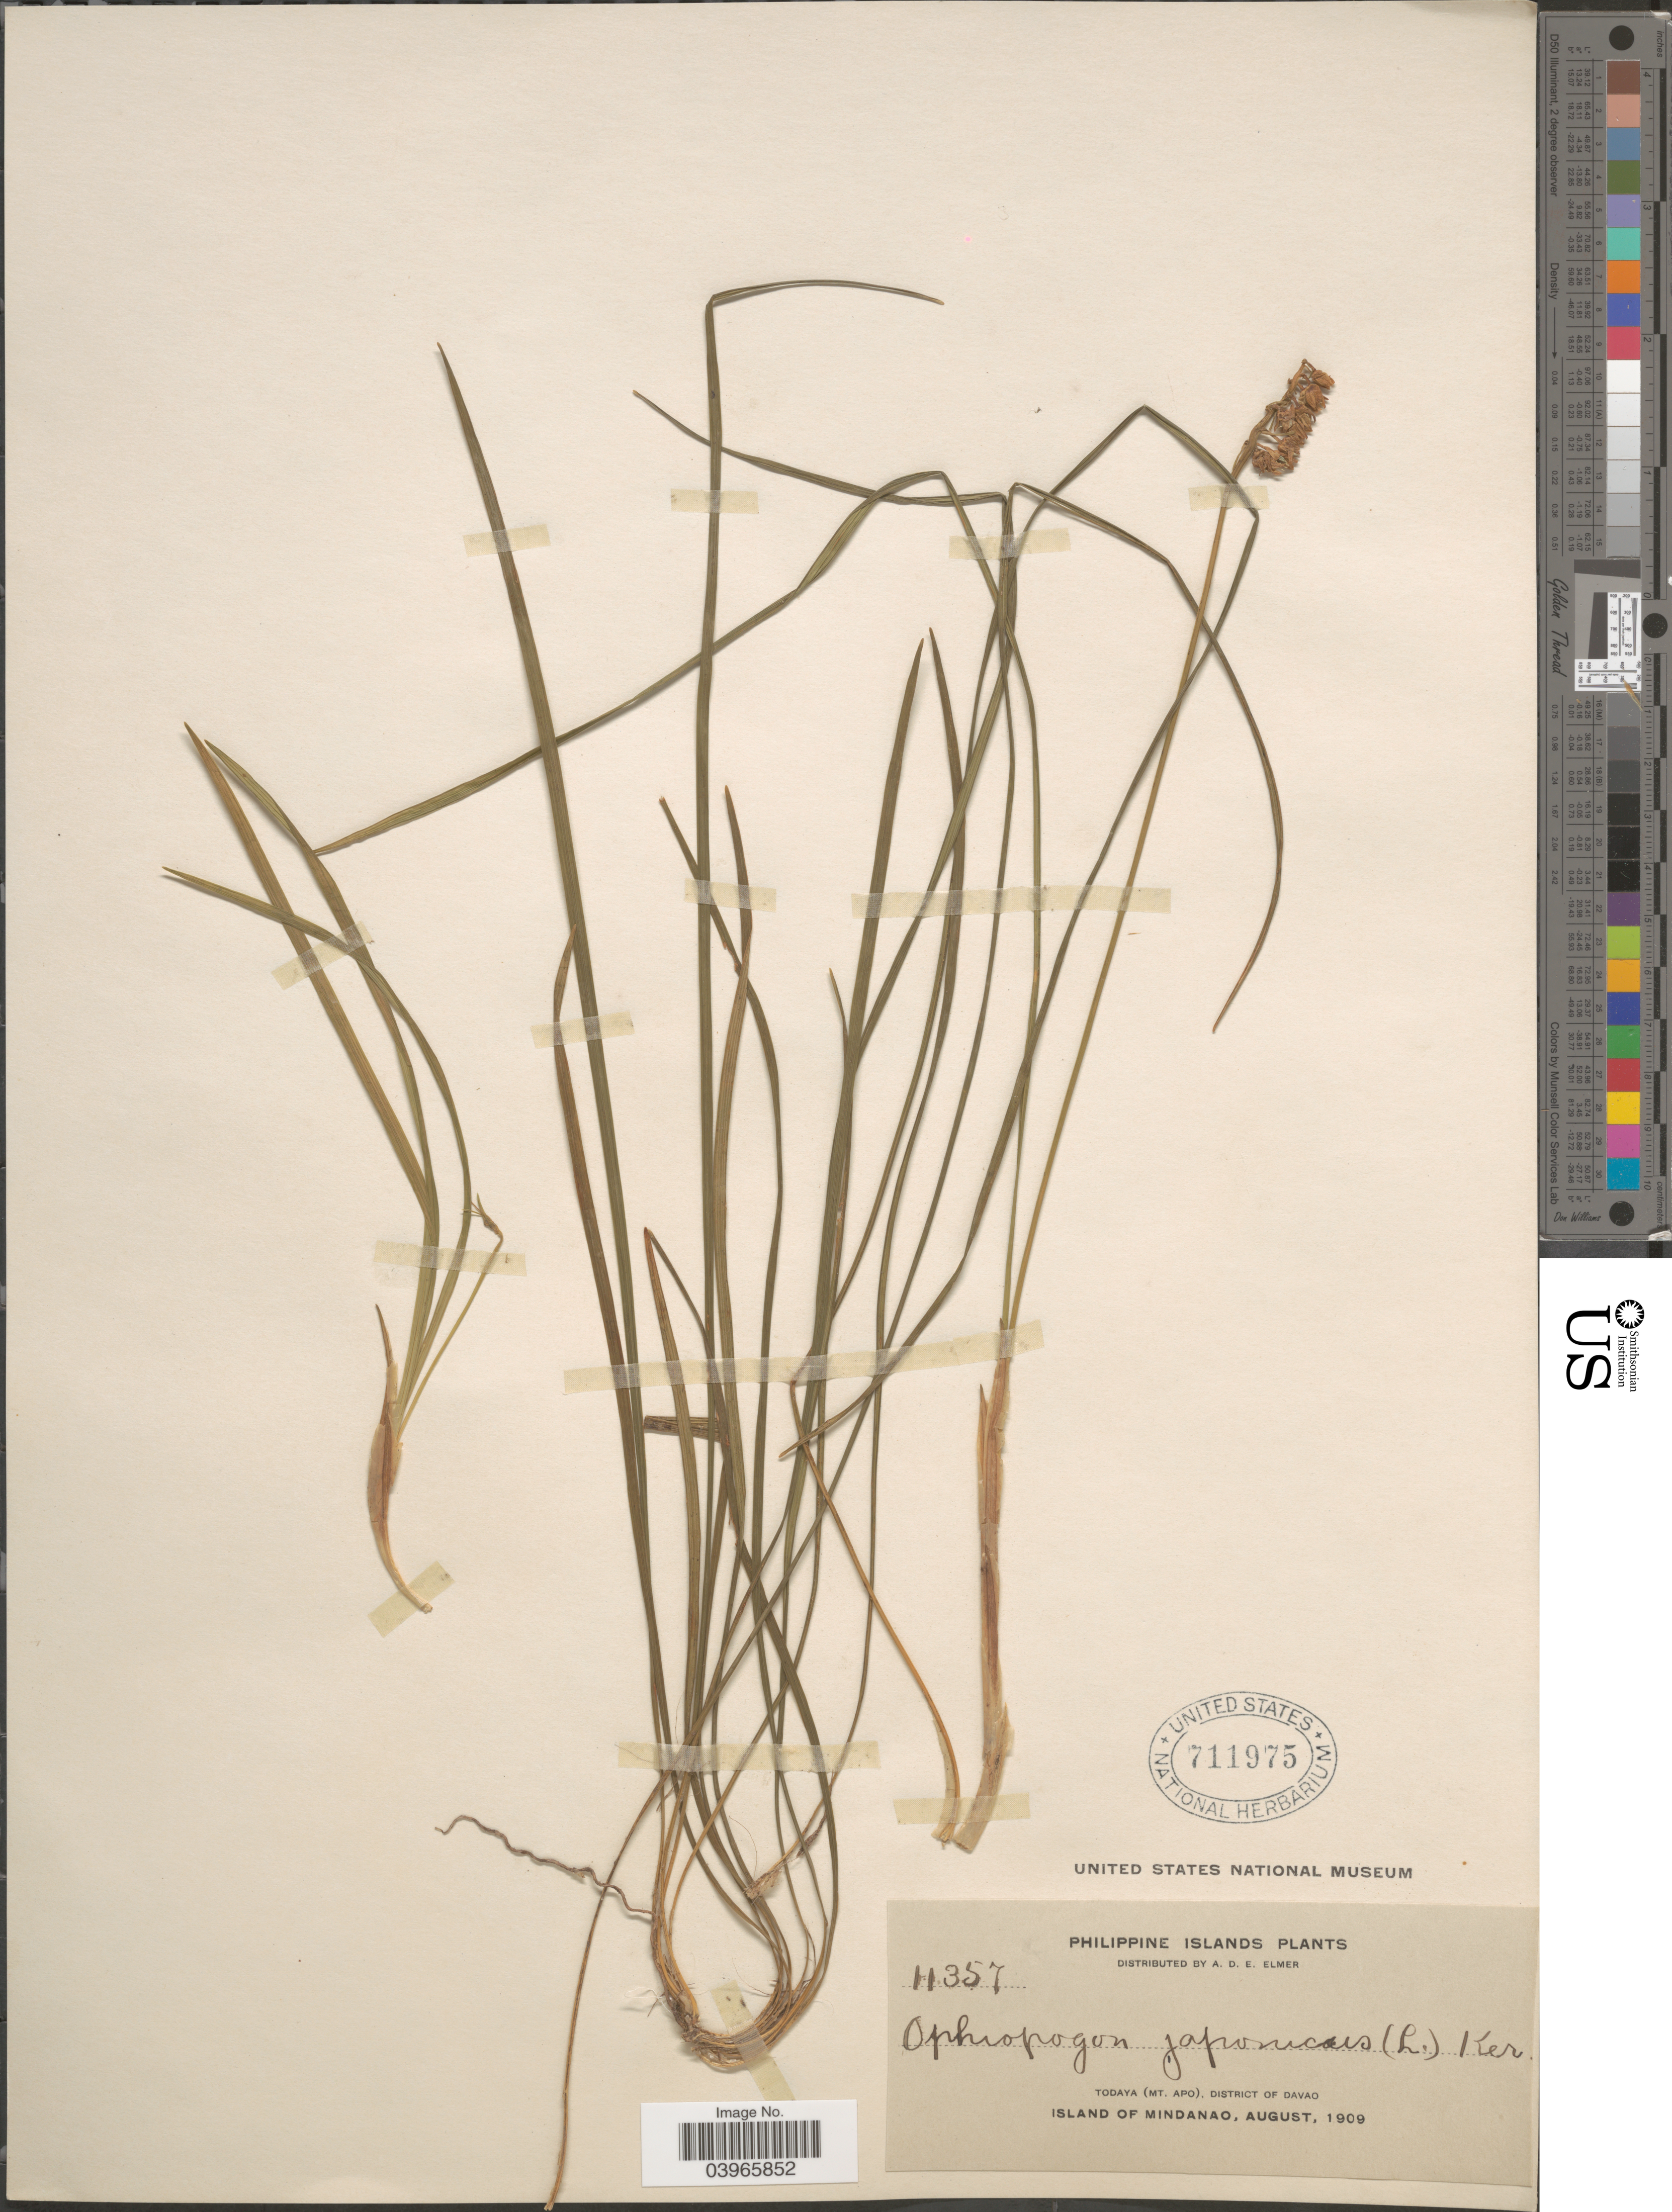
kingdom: Plantae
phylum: Tracheophyta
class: Liliopsida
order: Asparagales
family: Asparagaceae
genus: Ophiopogon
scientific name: Ophiopogon japonicus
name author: (L. f.) Ker Gawl.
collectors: A. D. E. Elmer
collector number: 11357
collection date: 1909-08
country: Philippines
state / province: Davao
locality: Todaya (Mt. Apo), District of Davao. Island of Mindanao.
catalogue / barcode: US 711975